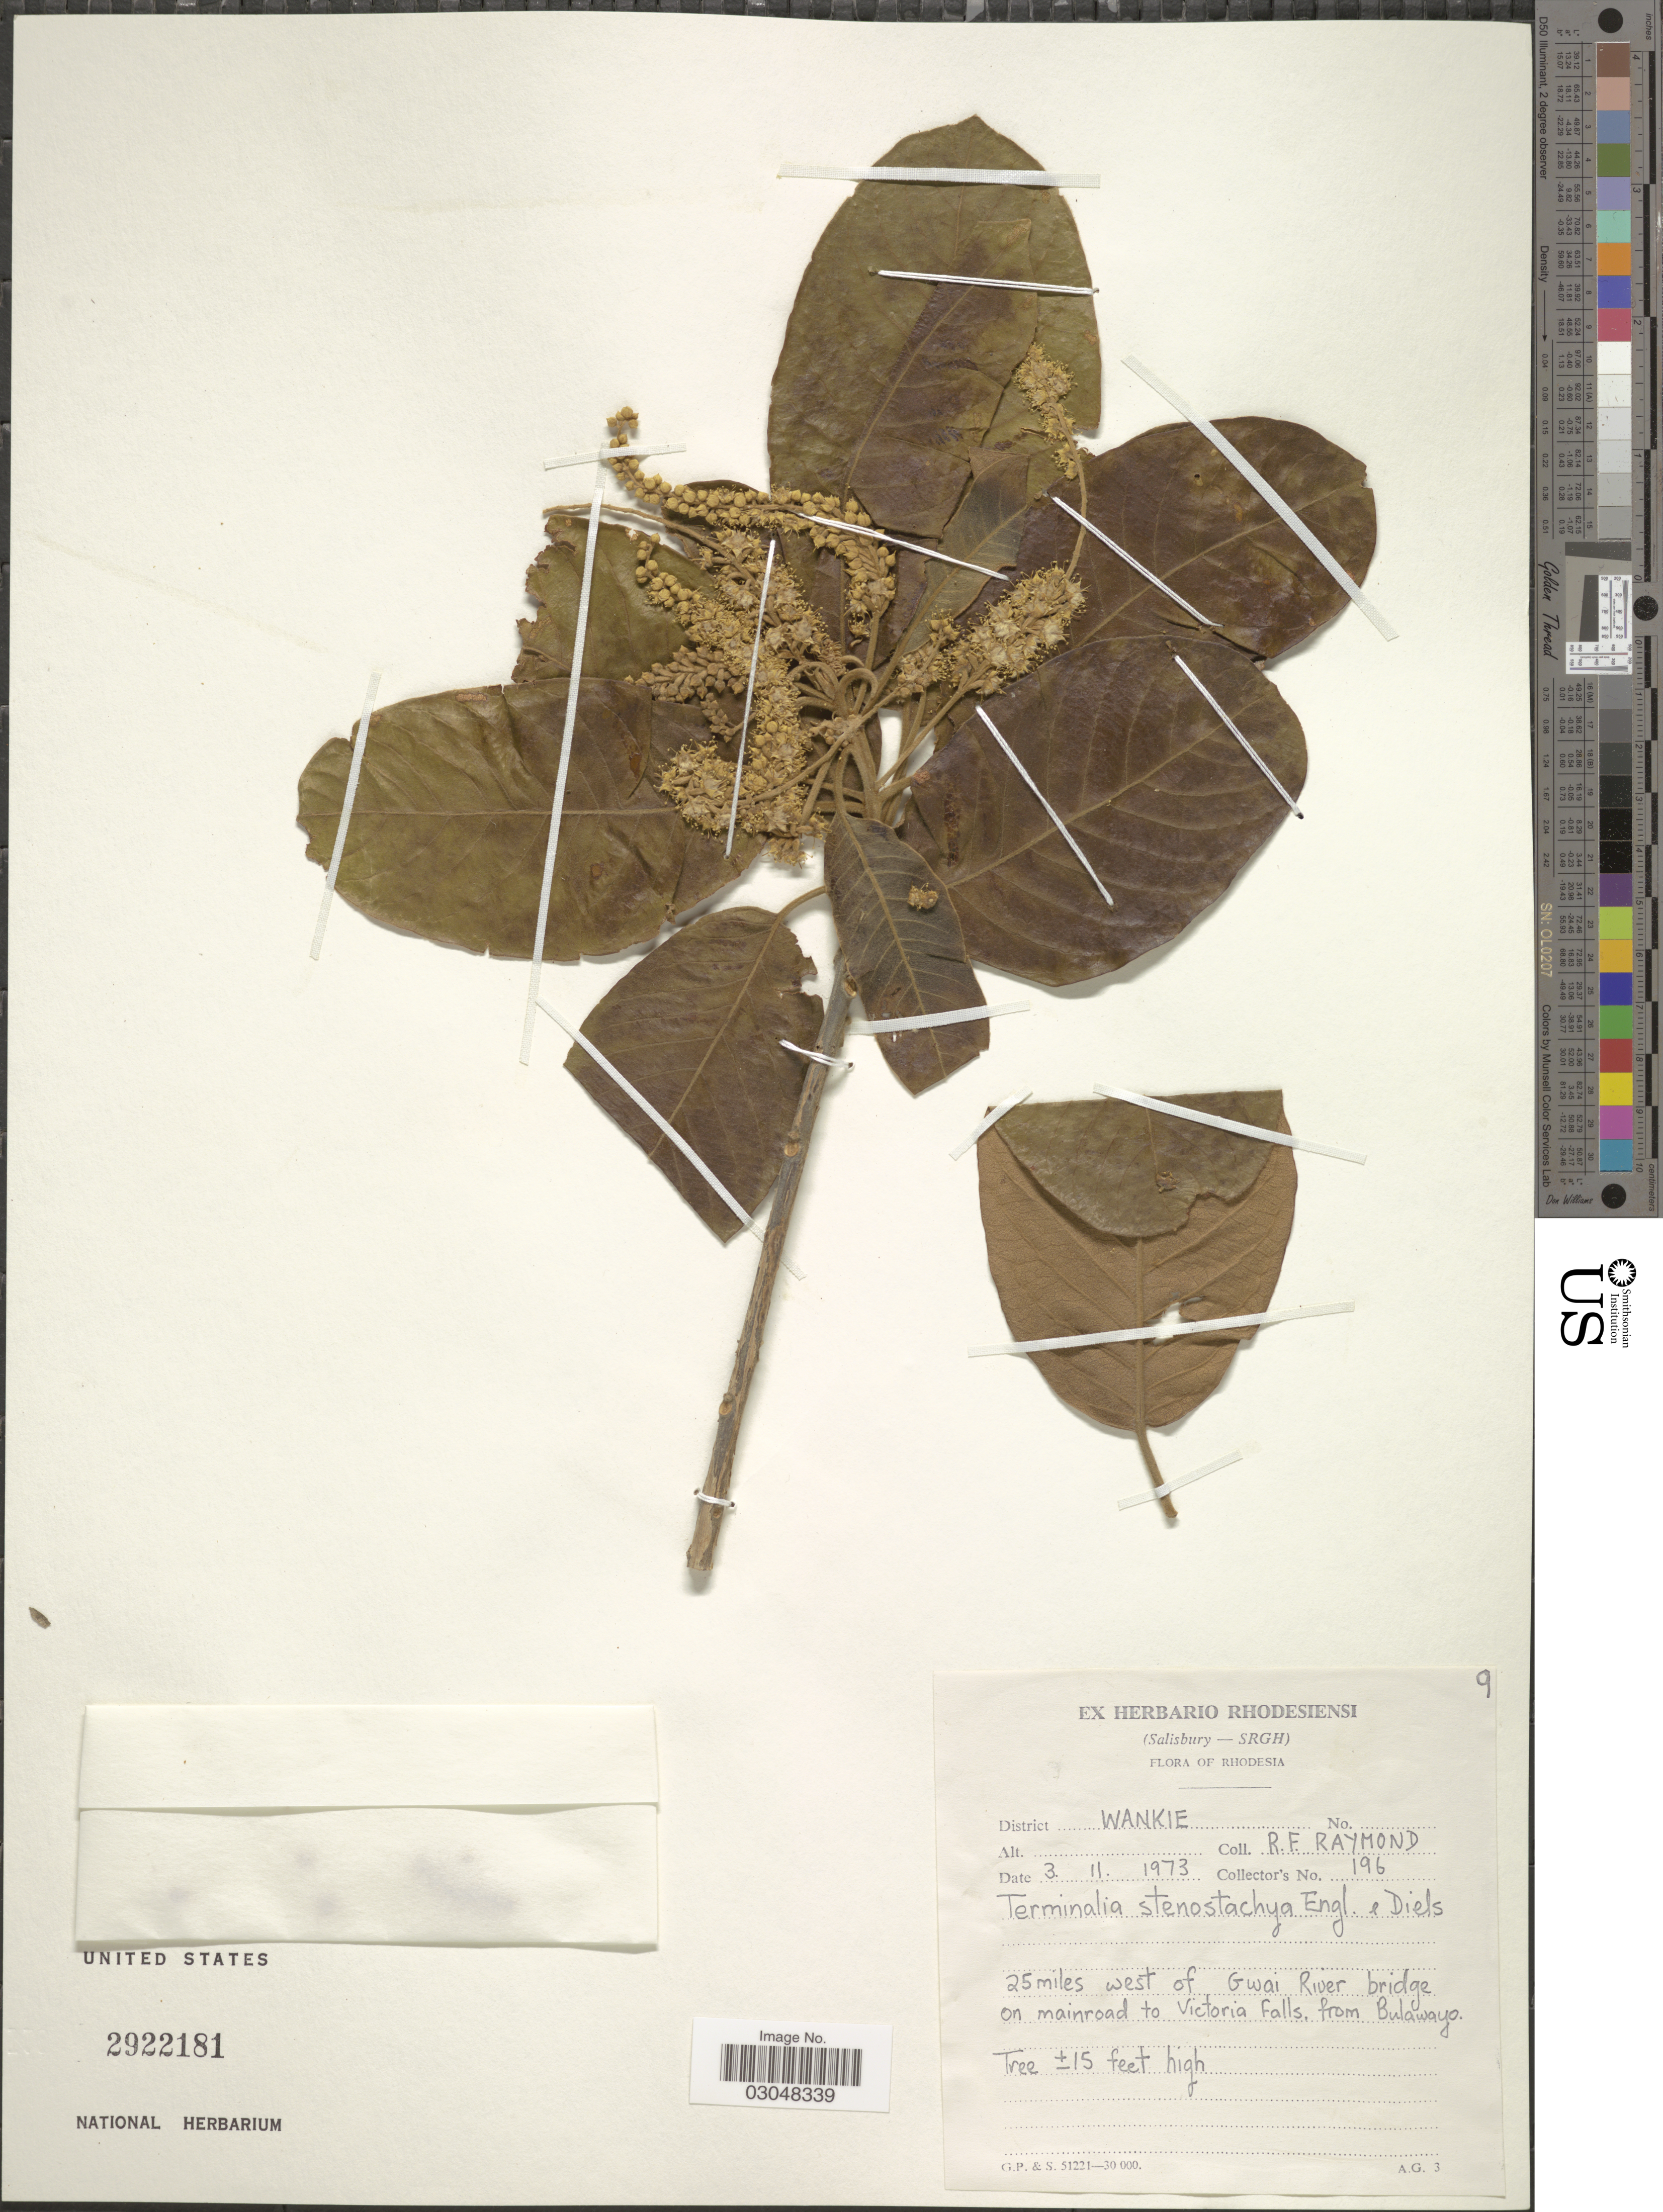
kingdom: Plantae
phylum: Tracheophyta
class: Magnoliopsida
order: Myrtales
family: Combretaceae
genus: Terminalia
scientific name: Terminalia stenostachya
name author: Engl. & Diels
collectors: R. Raymond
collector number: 196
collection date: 1973-11-03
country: Zimbabwe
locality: District Wankie. 25 miles west of Gwai River bridge on mainroad to Victoria Falls, from Bulawayo.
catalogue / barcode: US 2922181